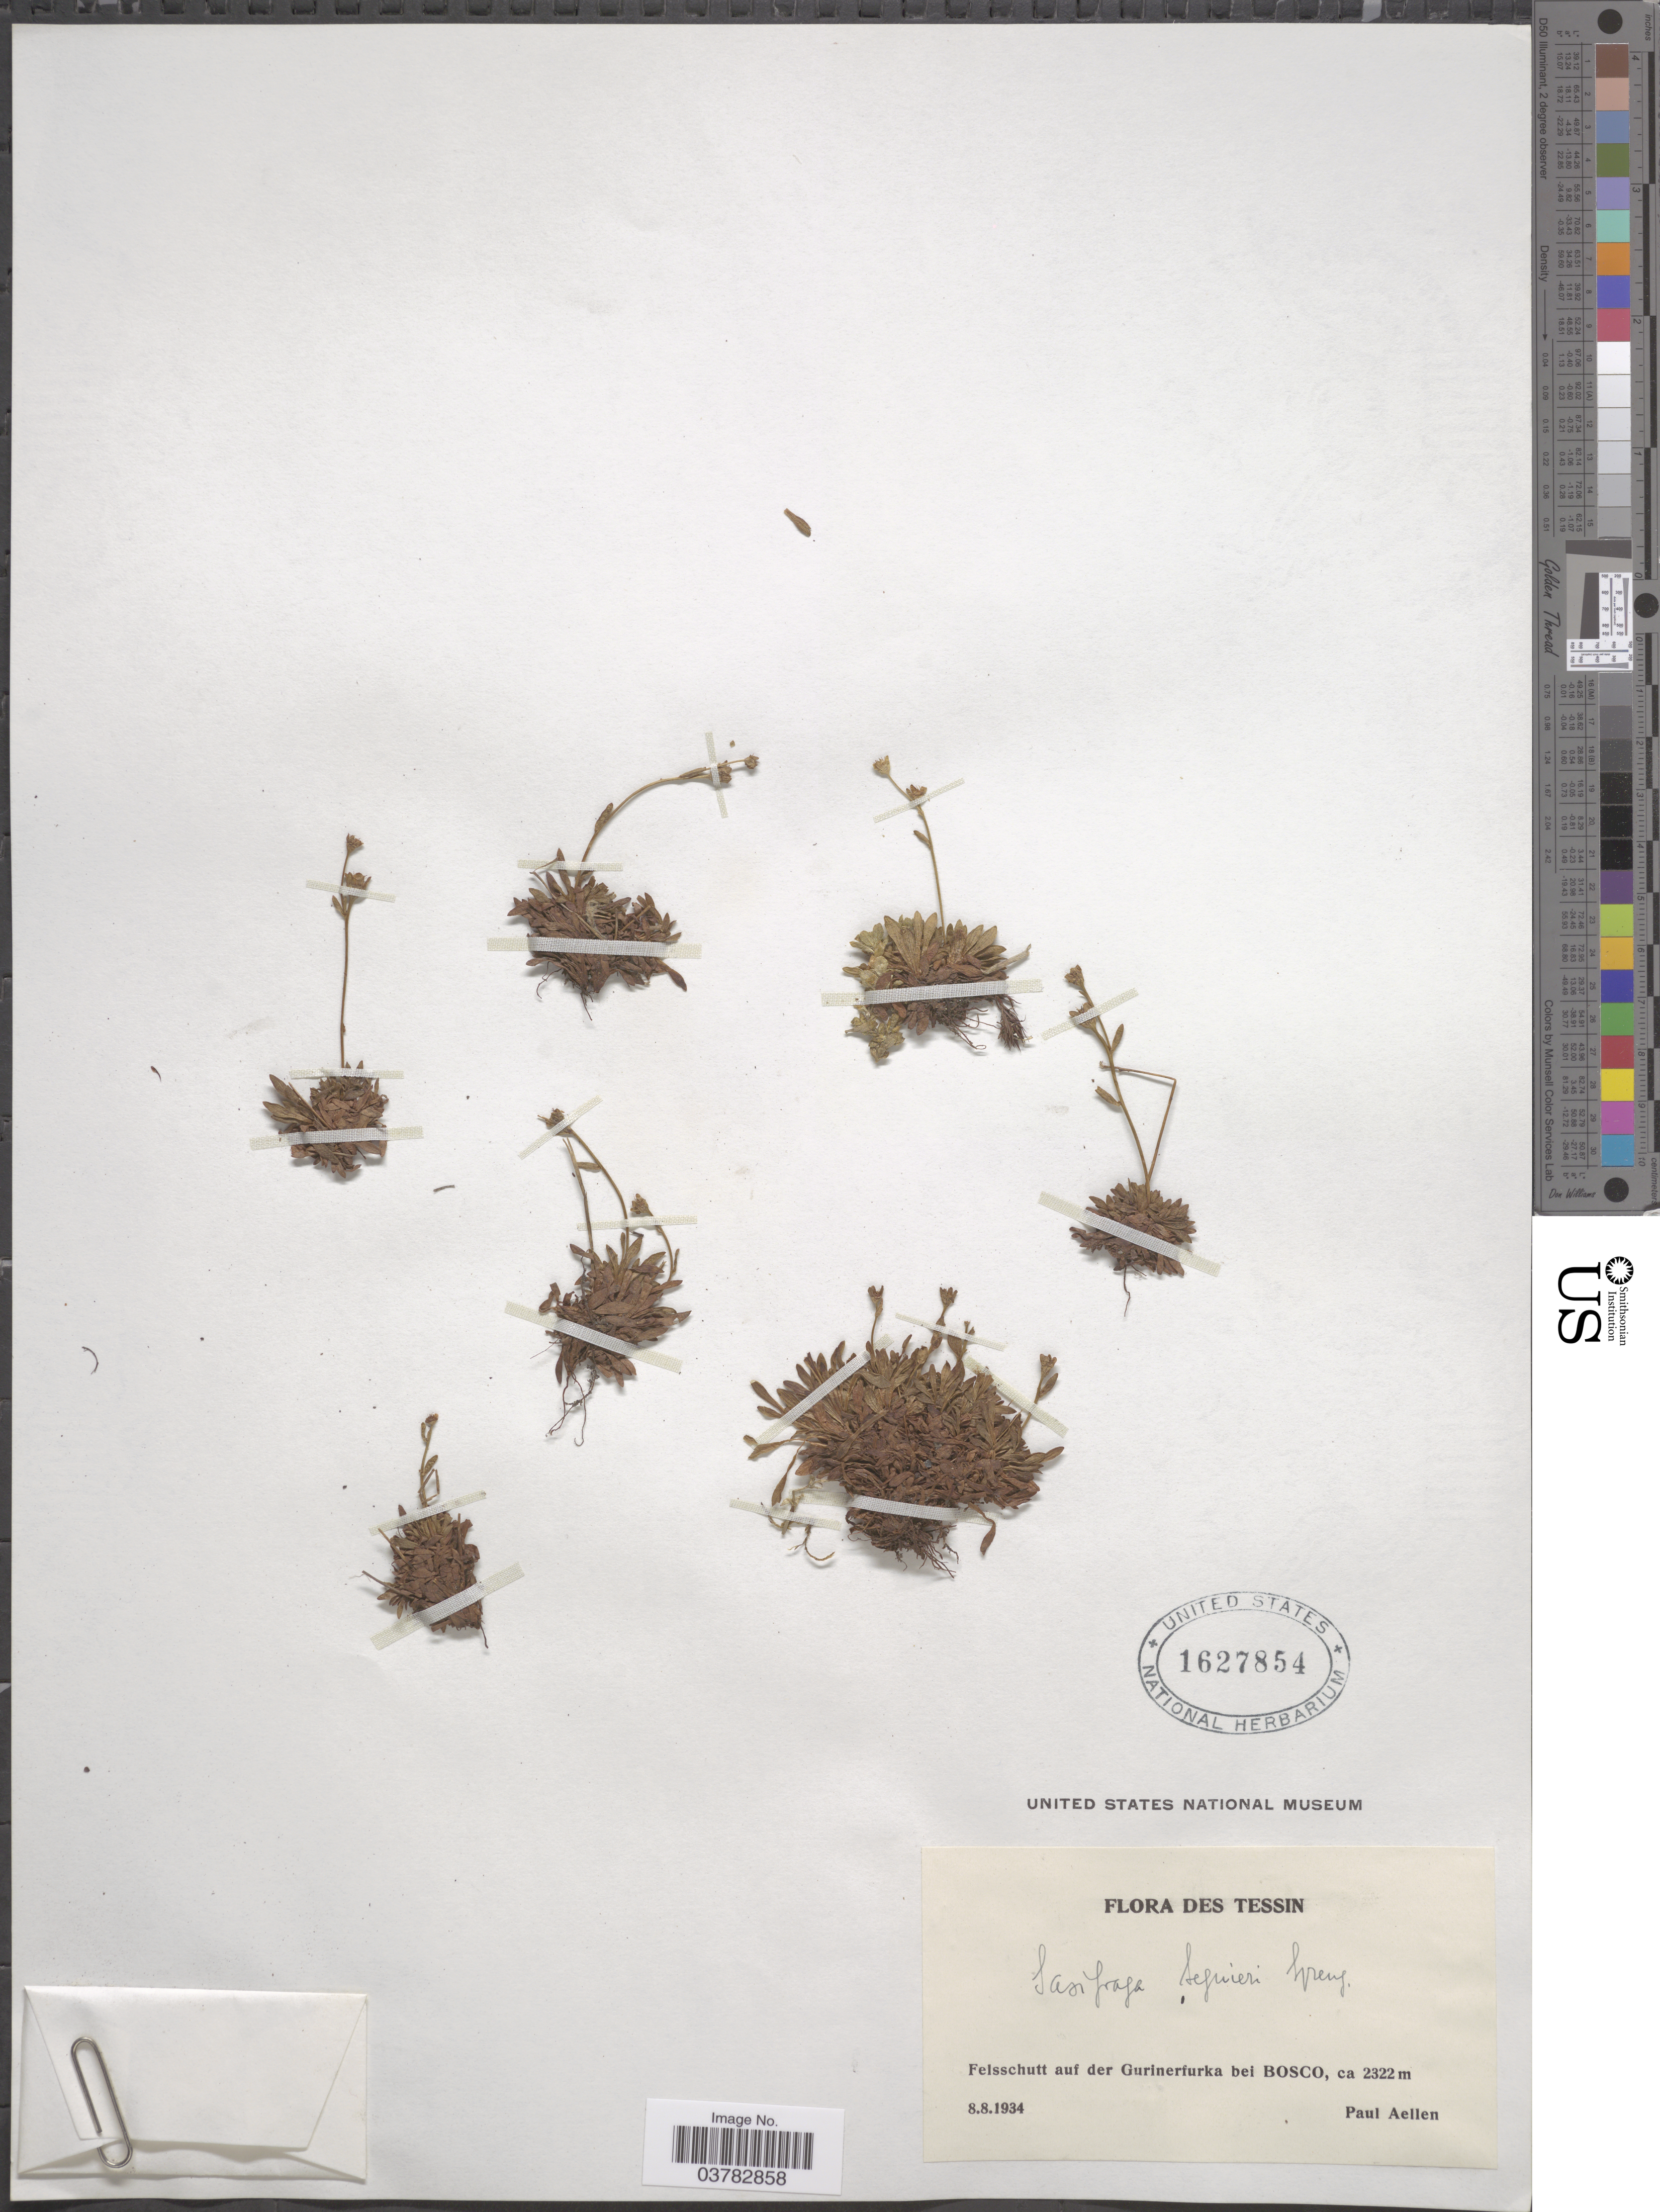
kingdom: Plantae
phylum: Tracheophyta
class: Magnoliopsida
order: Saxifragales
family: Saxifragaceae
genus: Saxifraga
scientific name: Saxifraga seguieri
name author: Spreng.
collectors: P. Aellen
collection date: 1934-08-08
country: Switzerland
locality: Tessin. Feisschutt auf der Hurinerfurka bei Bosco.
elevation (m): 2322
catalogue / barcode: US 1627854